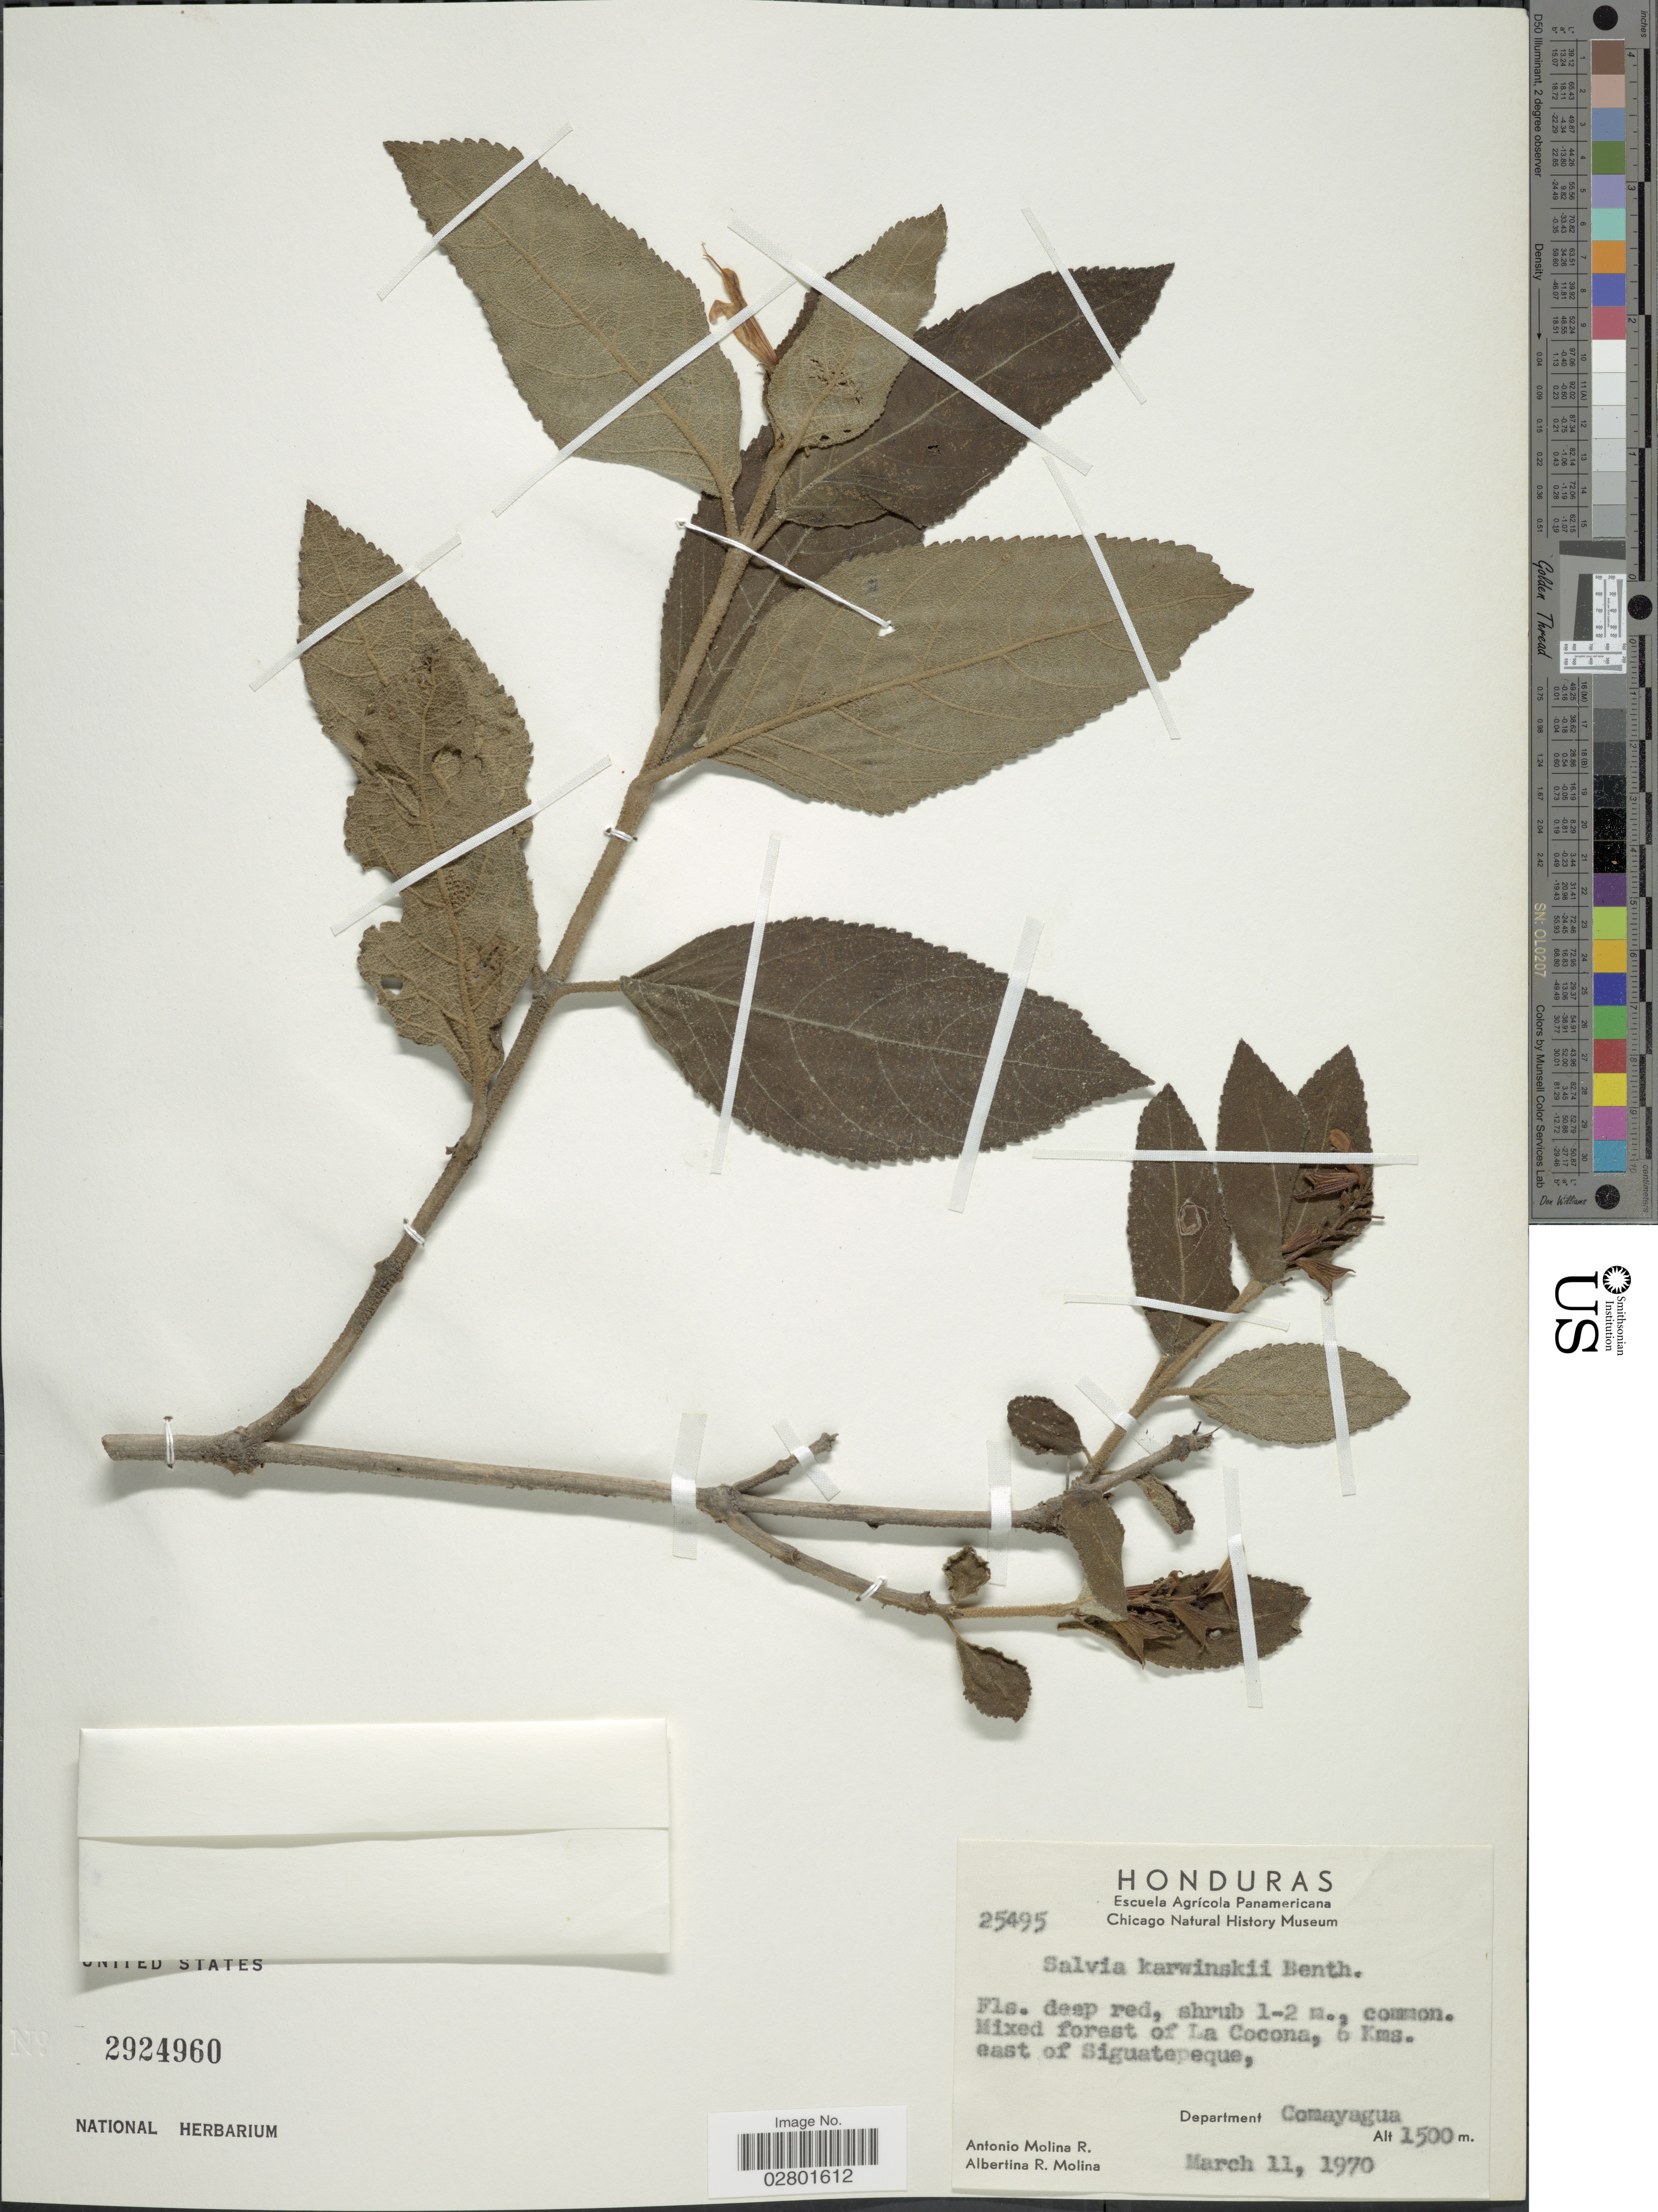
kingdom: Plantae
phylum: Tracheophyta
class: Magnoliopsida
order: Lamiales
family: Lamiaceae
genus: Salvia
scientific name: Salvia karwinskii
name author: Benth.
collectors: A. Molina R. & A. R. Molina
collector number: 25495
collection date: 1970-03-11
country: Honduras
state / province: Comayagua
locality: Mixed forest of La Cocona, 6 Kms. east of Siguatepeque, Department Comayagua.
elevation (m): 1500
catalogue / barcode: US 2924960